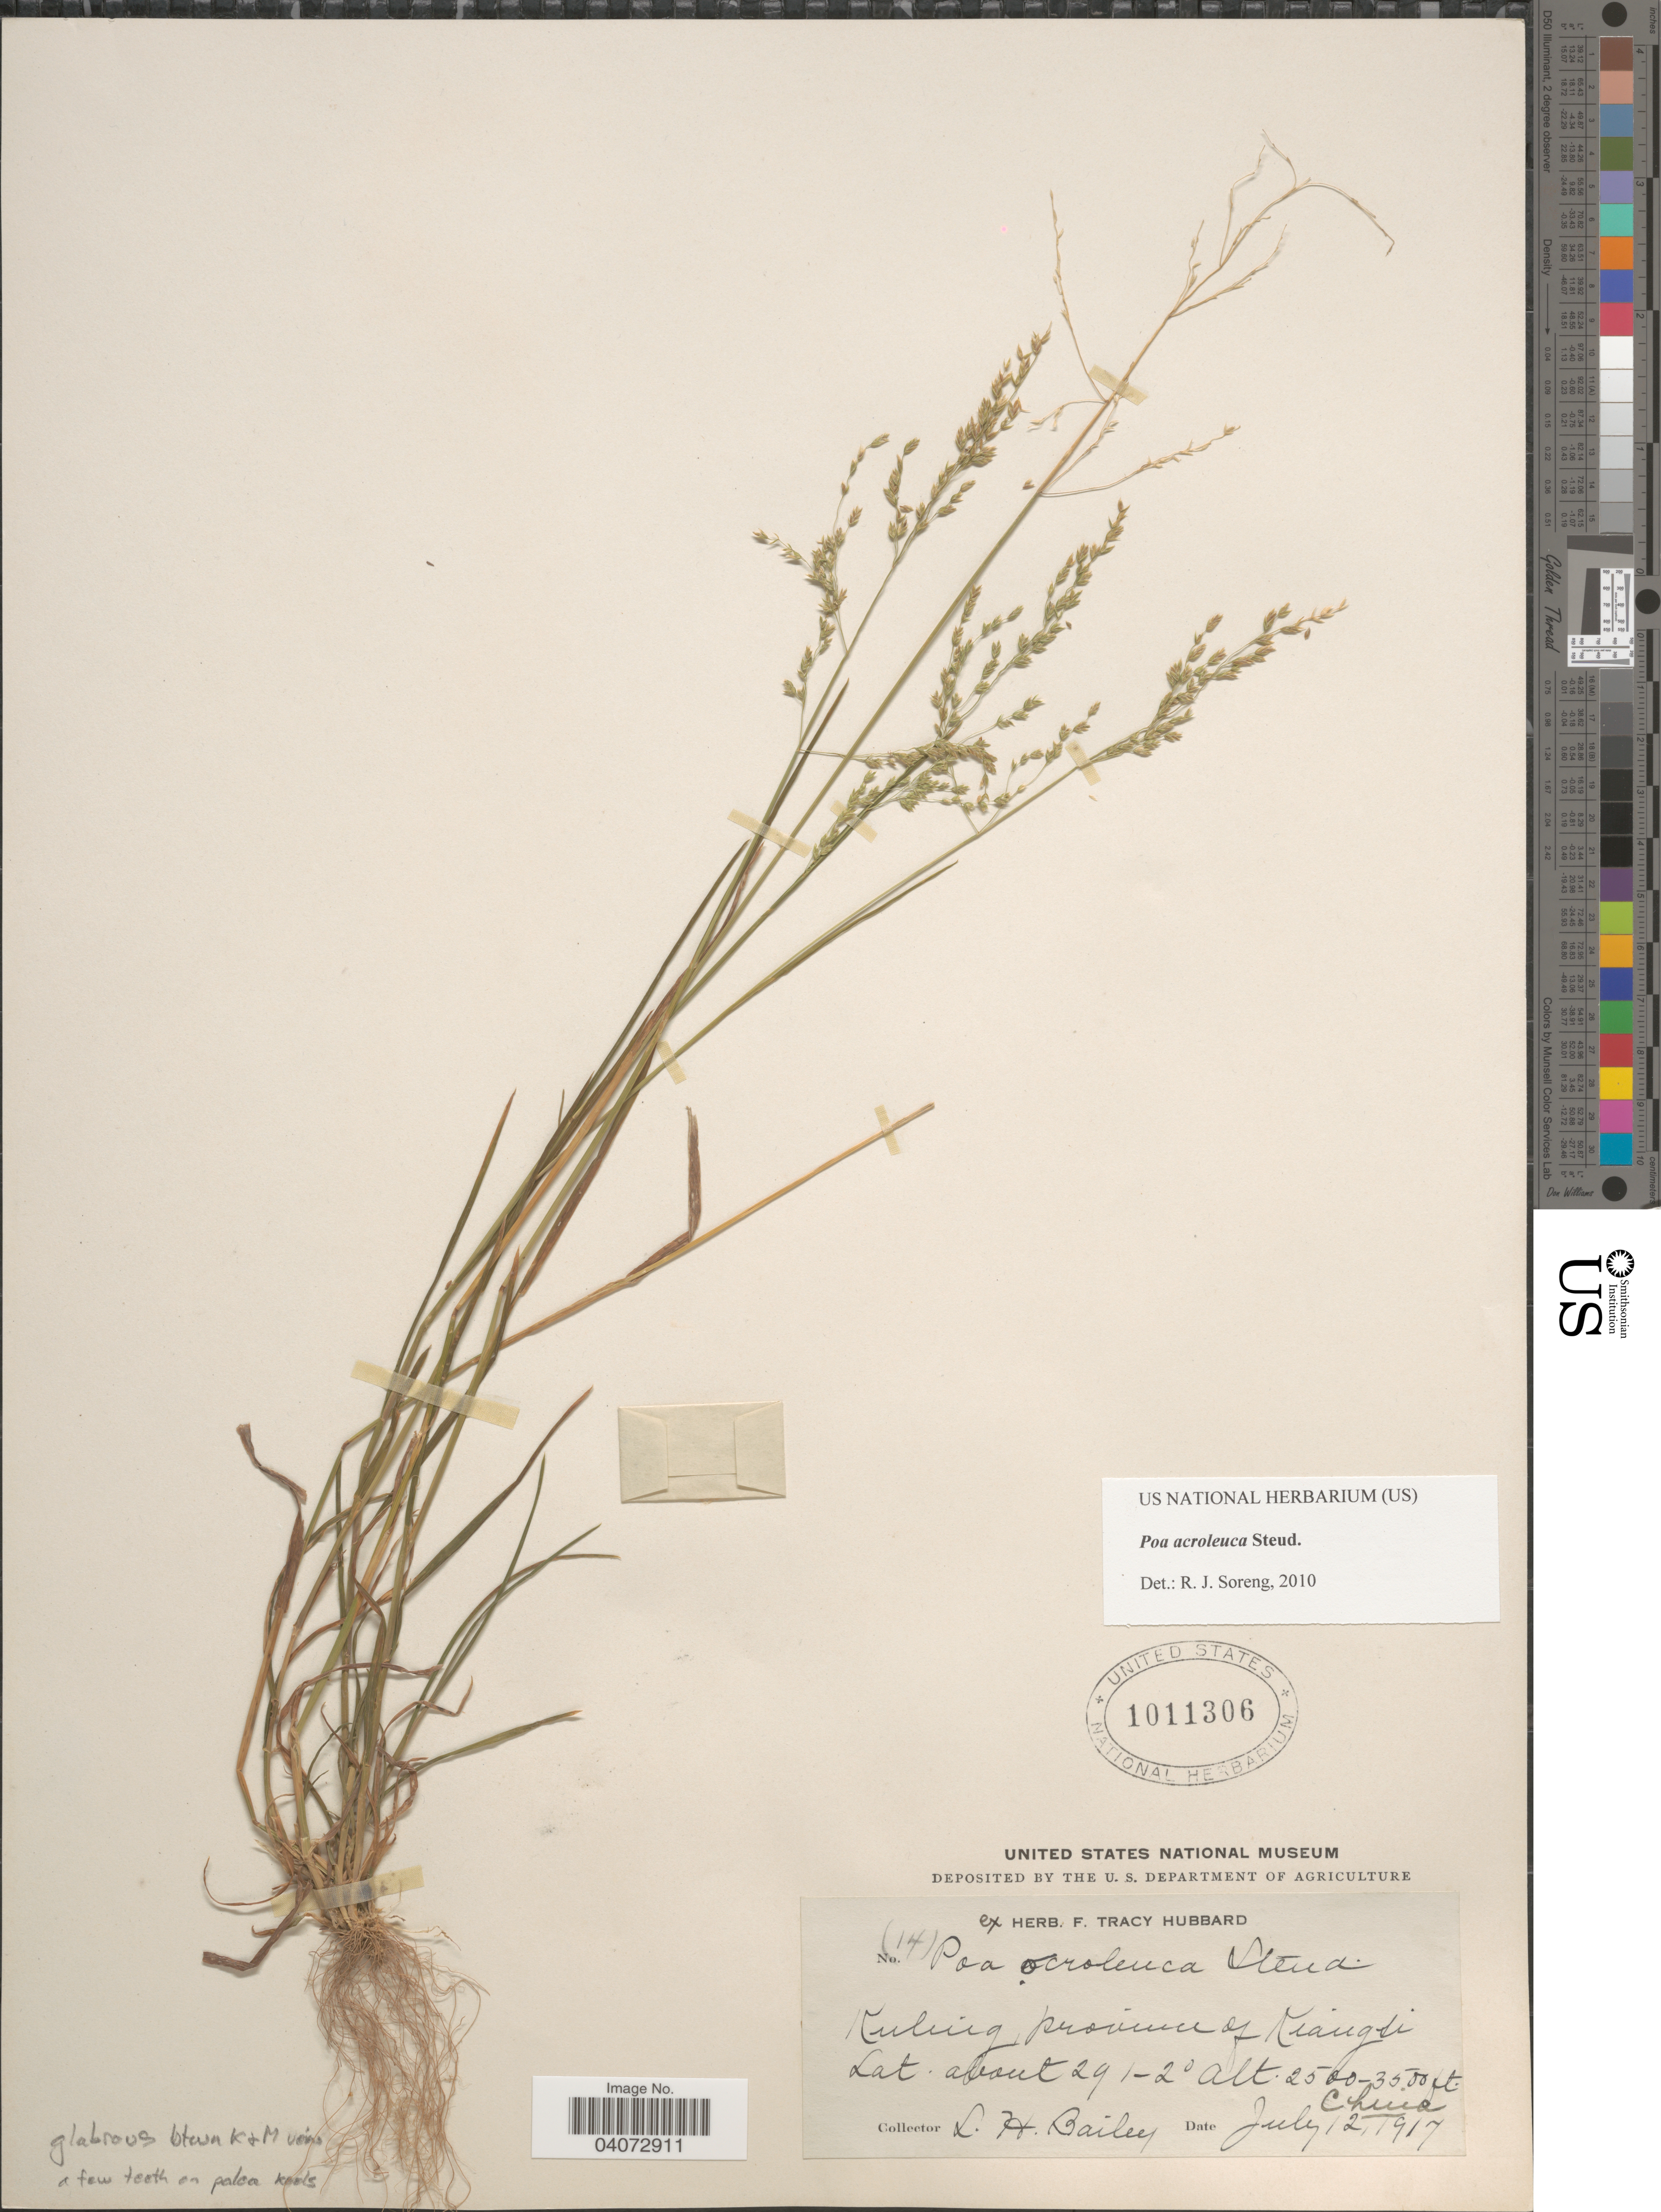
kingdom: Plantae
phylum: Tracheophyta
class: Liliopsida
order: Poales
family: Poaceae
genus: Poa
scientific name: Poa acroleuca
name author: Steud.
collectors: L. H. Bailey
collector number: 14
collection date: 1917-07-12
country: China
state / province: Jiangxi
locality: Kuling, province of Kiangsi.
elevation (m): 762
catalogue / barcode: US 1011306